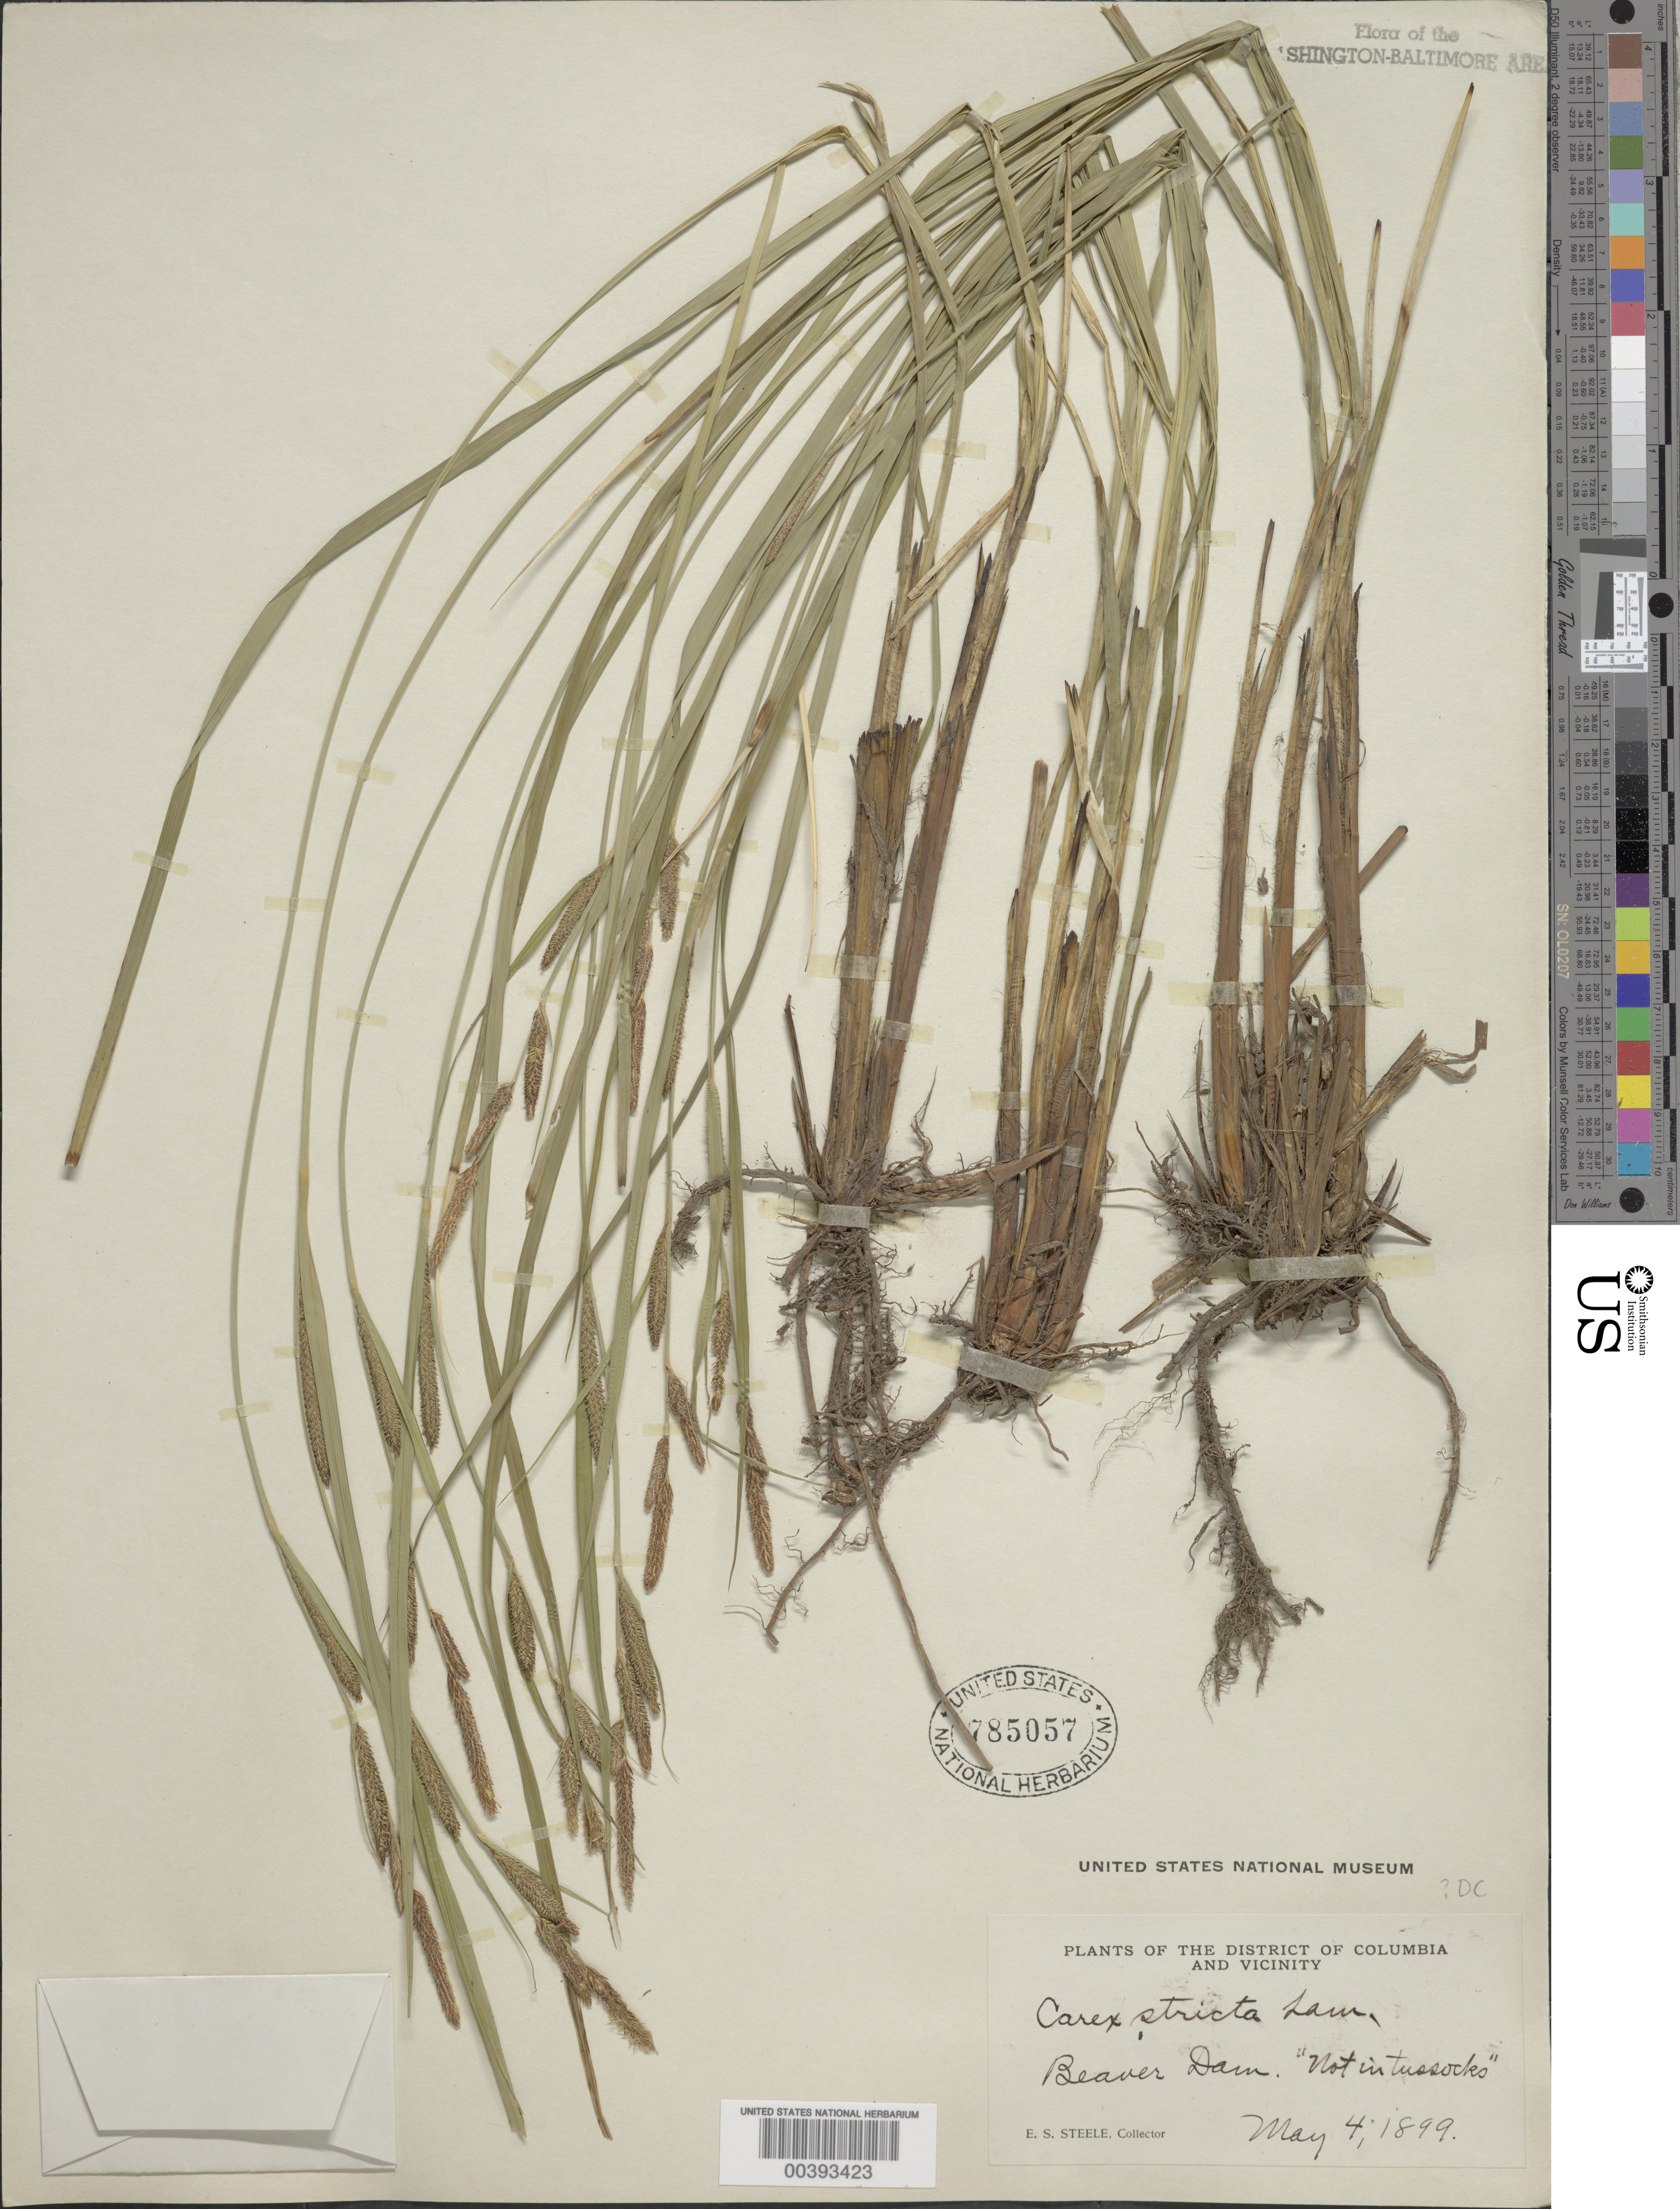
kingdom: Plantae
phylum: Tracheophyta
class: Liliopsida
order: Poales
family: Cyperaceae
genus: Carex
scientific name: Carex stricta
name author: Lam.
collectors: E. Steele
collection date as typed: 04 May 1899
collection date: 1899-05-04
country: United States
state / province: District of Columbia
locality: Beaver Dam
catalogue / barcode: US 785057